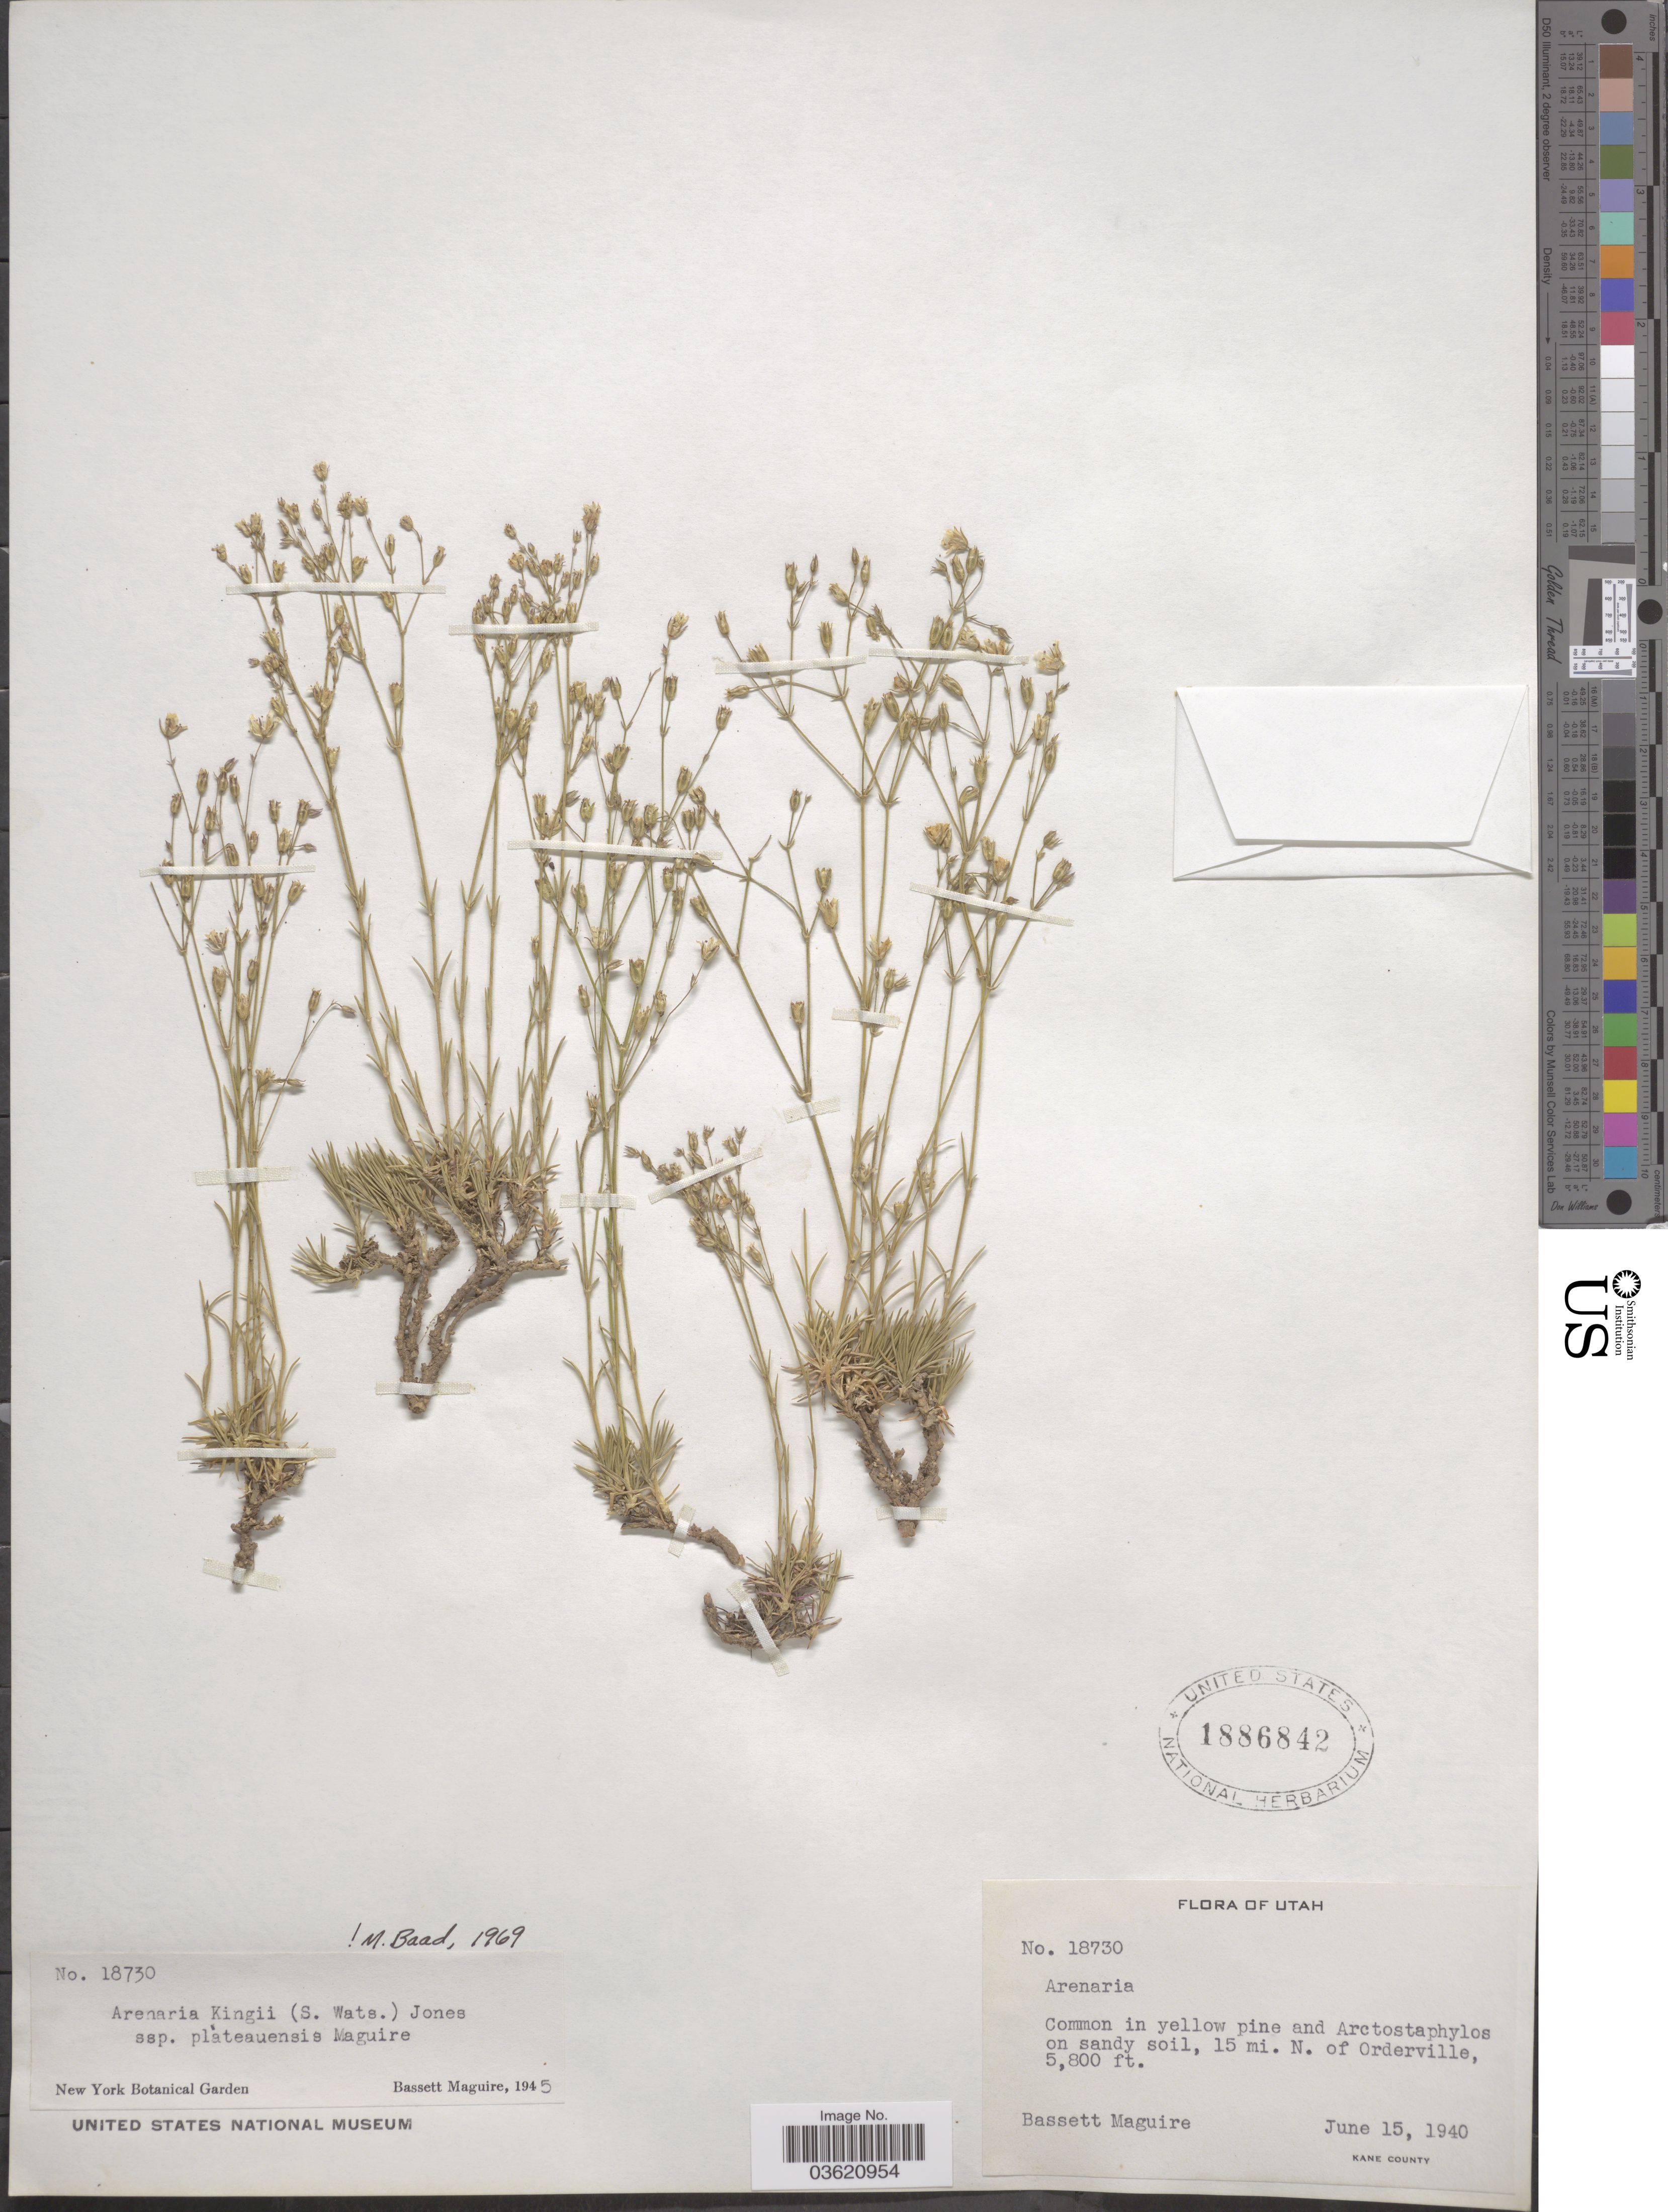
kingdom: Plantae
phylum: Tracheophyta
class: Magnoliopsida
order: Caryophyllales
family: Caryophyllaceae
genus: Eremogone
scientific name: Eremogone fendleri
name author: (A. Gray) Ikonn.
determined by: U.S. National Herbarium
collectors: B. Maguire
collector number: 18730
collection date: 1940-06-15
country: United States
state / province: Utah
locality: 15 mi. N. of Orderville. Kane County.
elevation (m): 1768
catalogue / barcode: US 1886842